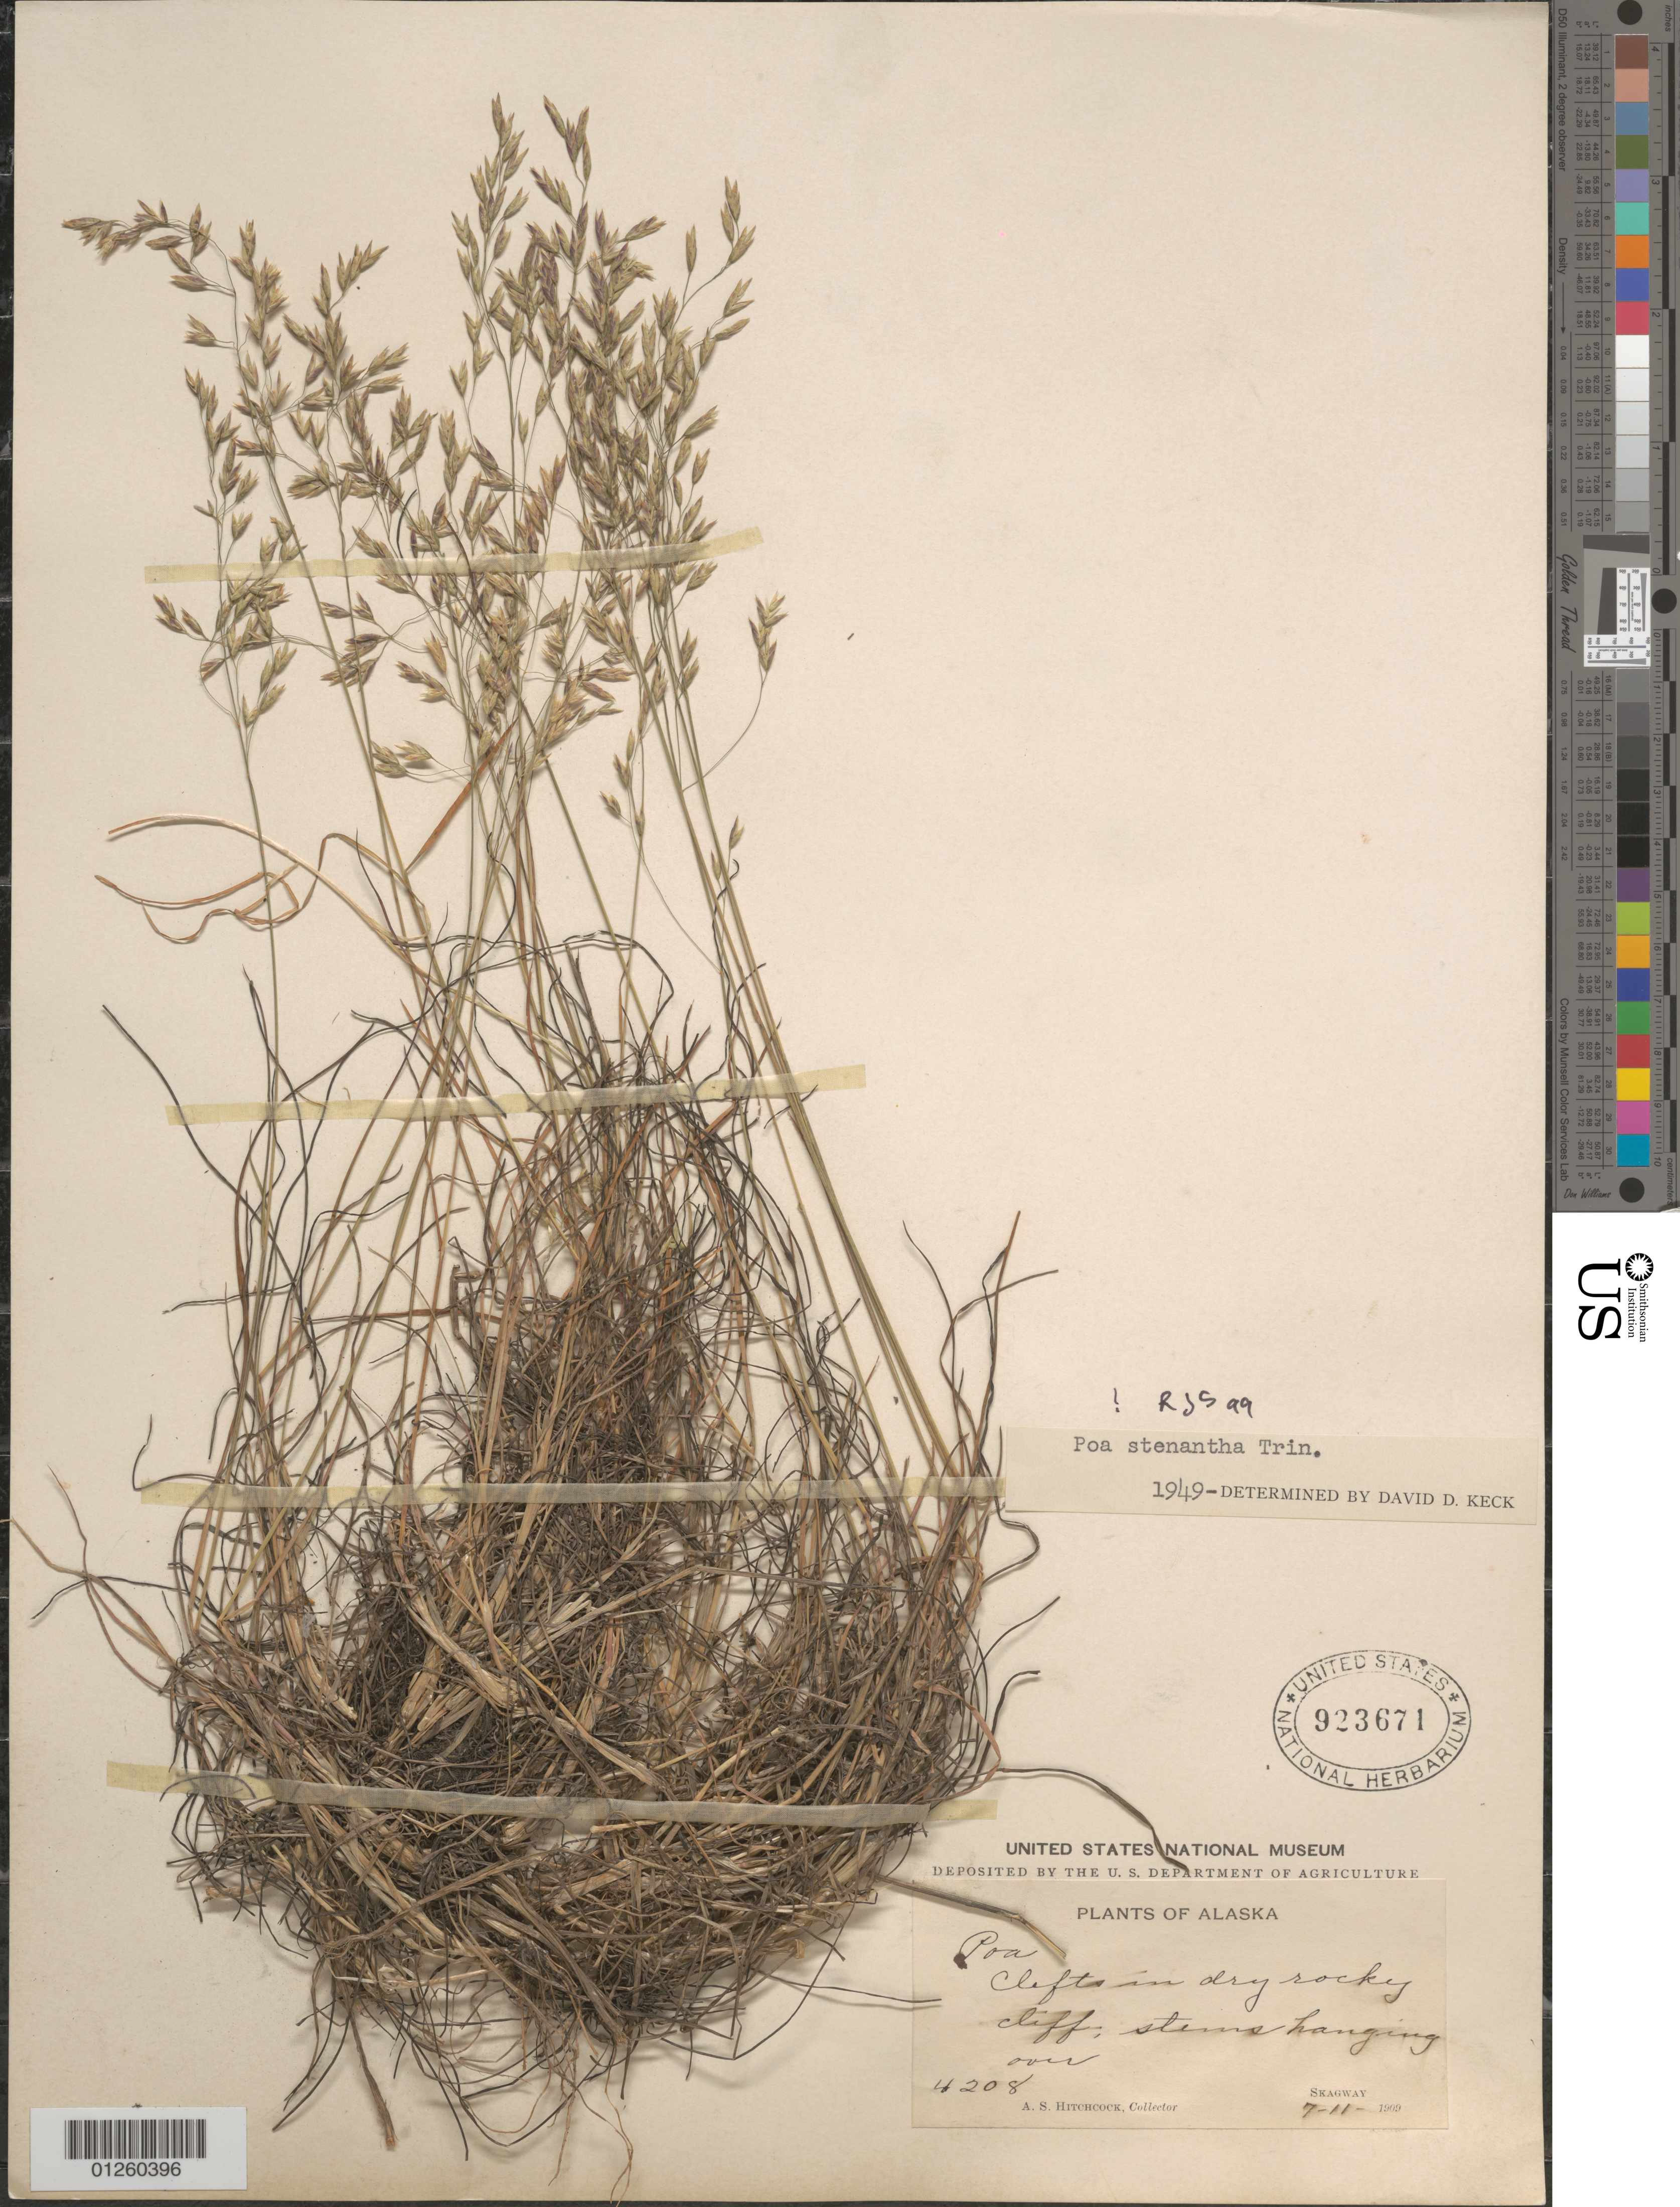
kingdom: Plantae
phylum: Tracheophyta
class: Liliopsida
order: Poales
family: Poaceae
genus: Poa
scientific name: Poa stenantha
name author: Trin.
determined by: Soreng, Robert J., Research Associate (BOT), Smithsonian Institution - National Museum of Natural History (UNITED STATES)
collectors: A. S. Hitchcock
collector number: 4208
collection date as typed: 7-11-1909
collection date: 1909-07-11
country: United States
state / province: Alaska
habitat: Clifts in dry rocky cliffs, stems hanging over.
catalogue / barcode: US 923671